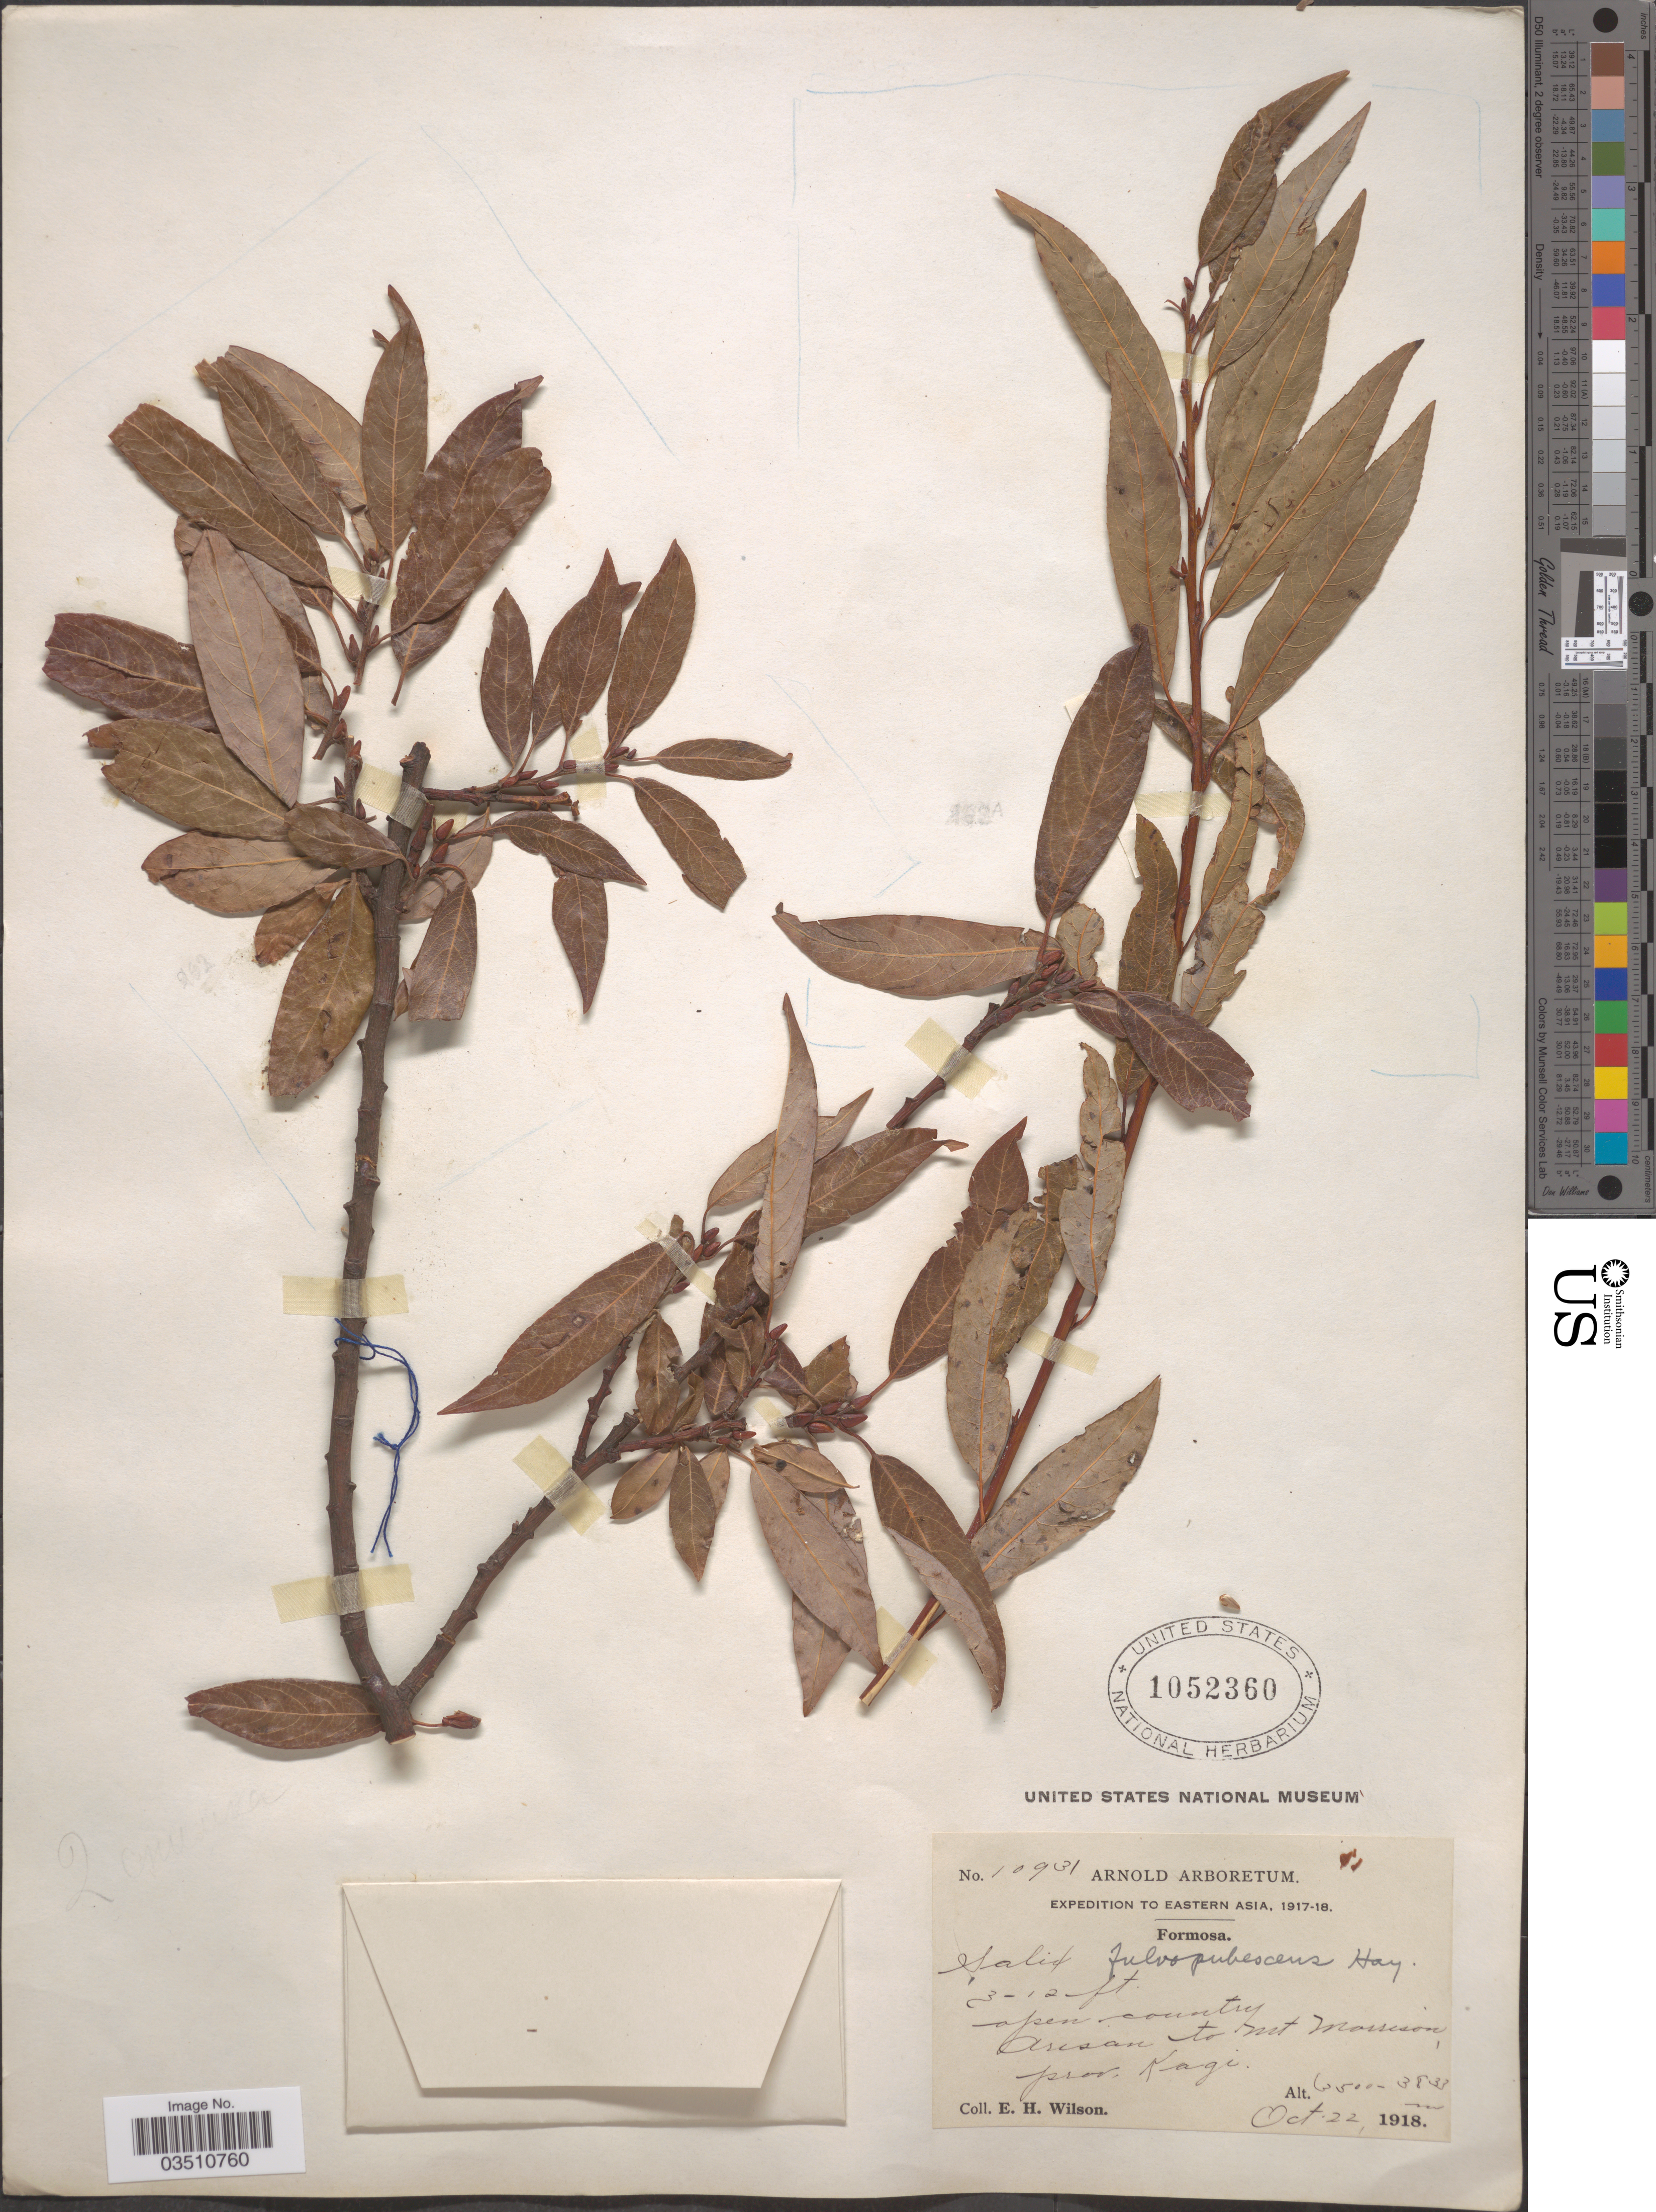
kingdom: Plantae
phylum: Tracheophyta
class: Magnoliopsida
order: Malpighiales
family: Salicaceae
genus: Salix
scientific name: Salix fulvopubescens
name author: Hayata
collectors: E. Wilson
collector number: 10931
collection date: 1918-10-22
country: Taiwan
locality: Formosa. Arisan to Mt. Morrison (Jade Mountai,), prov. Kagi.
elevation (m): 3500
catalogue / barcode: US 1052360